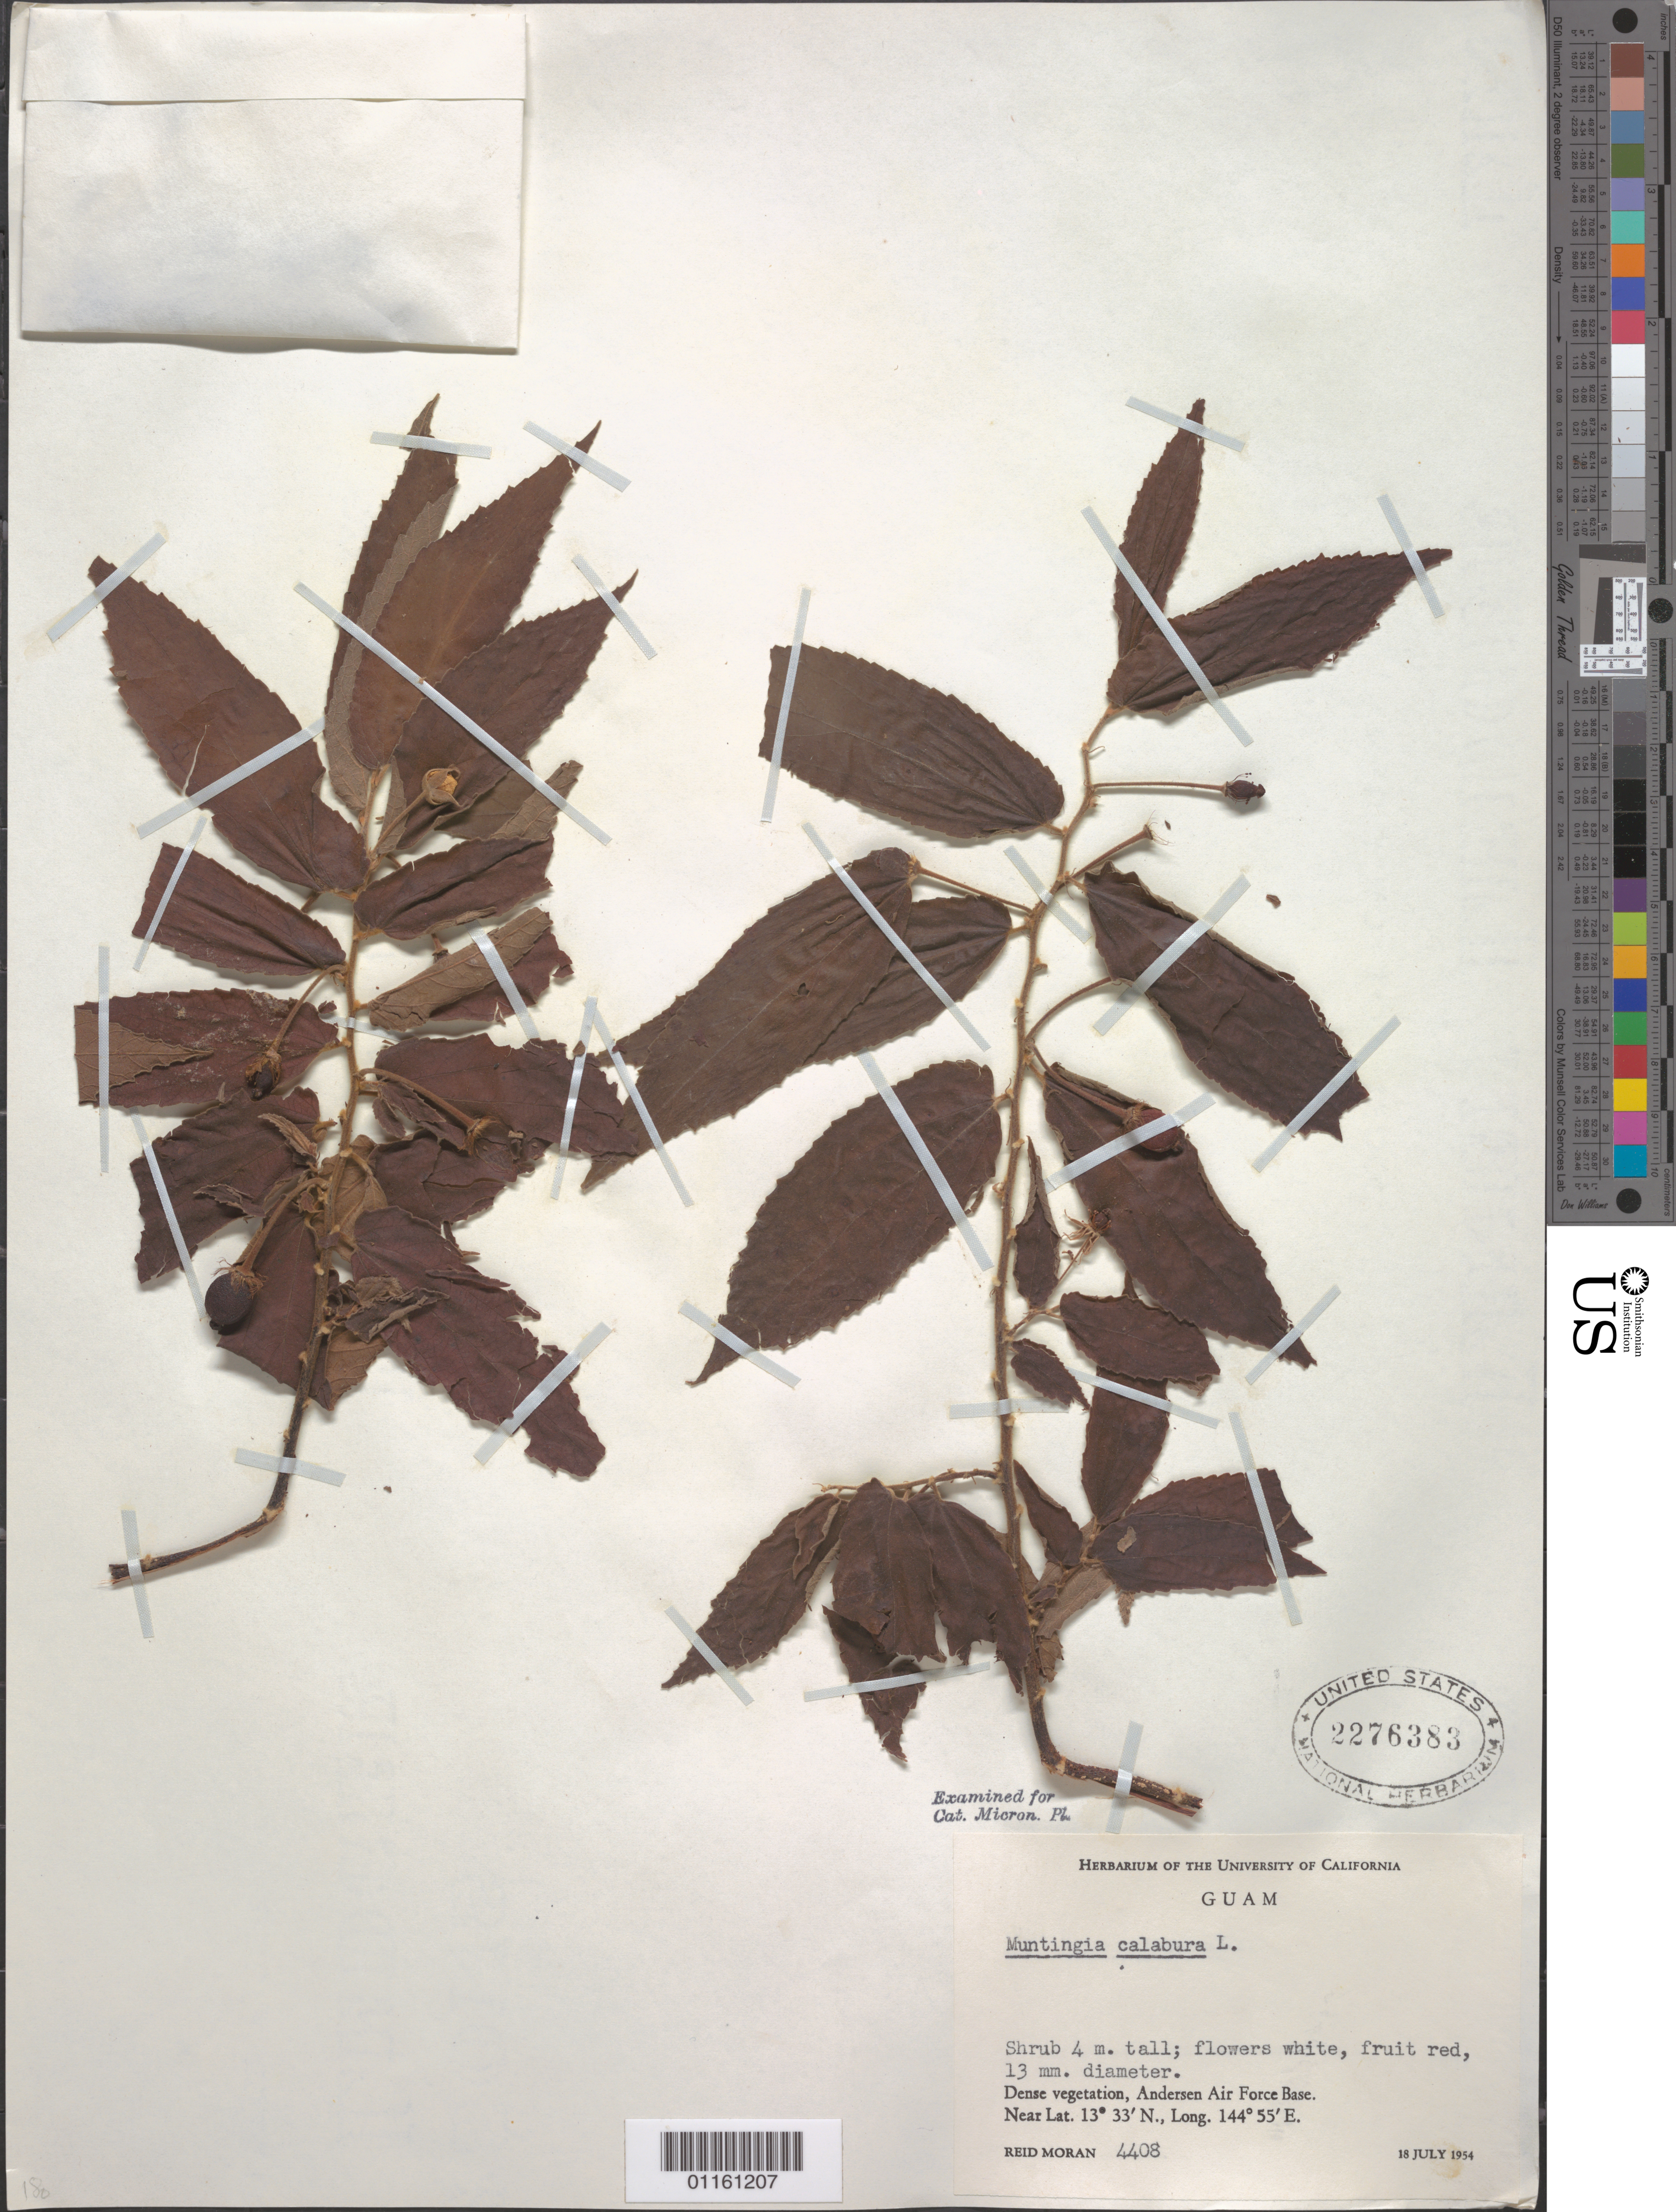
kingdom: Plantae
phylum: Tracheophyta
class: Magnoliopsida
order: Malvales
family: Muntingiaceae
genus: Muntingia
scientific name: Muntingia calabura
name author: L.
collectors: R. Moran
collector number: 4408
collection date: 1954-07-18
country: Guam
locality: Andersen Air Force Base.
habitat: Dense vegitation.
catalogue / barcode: US 2276383